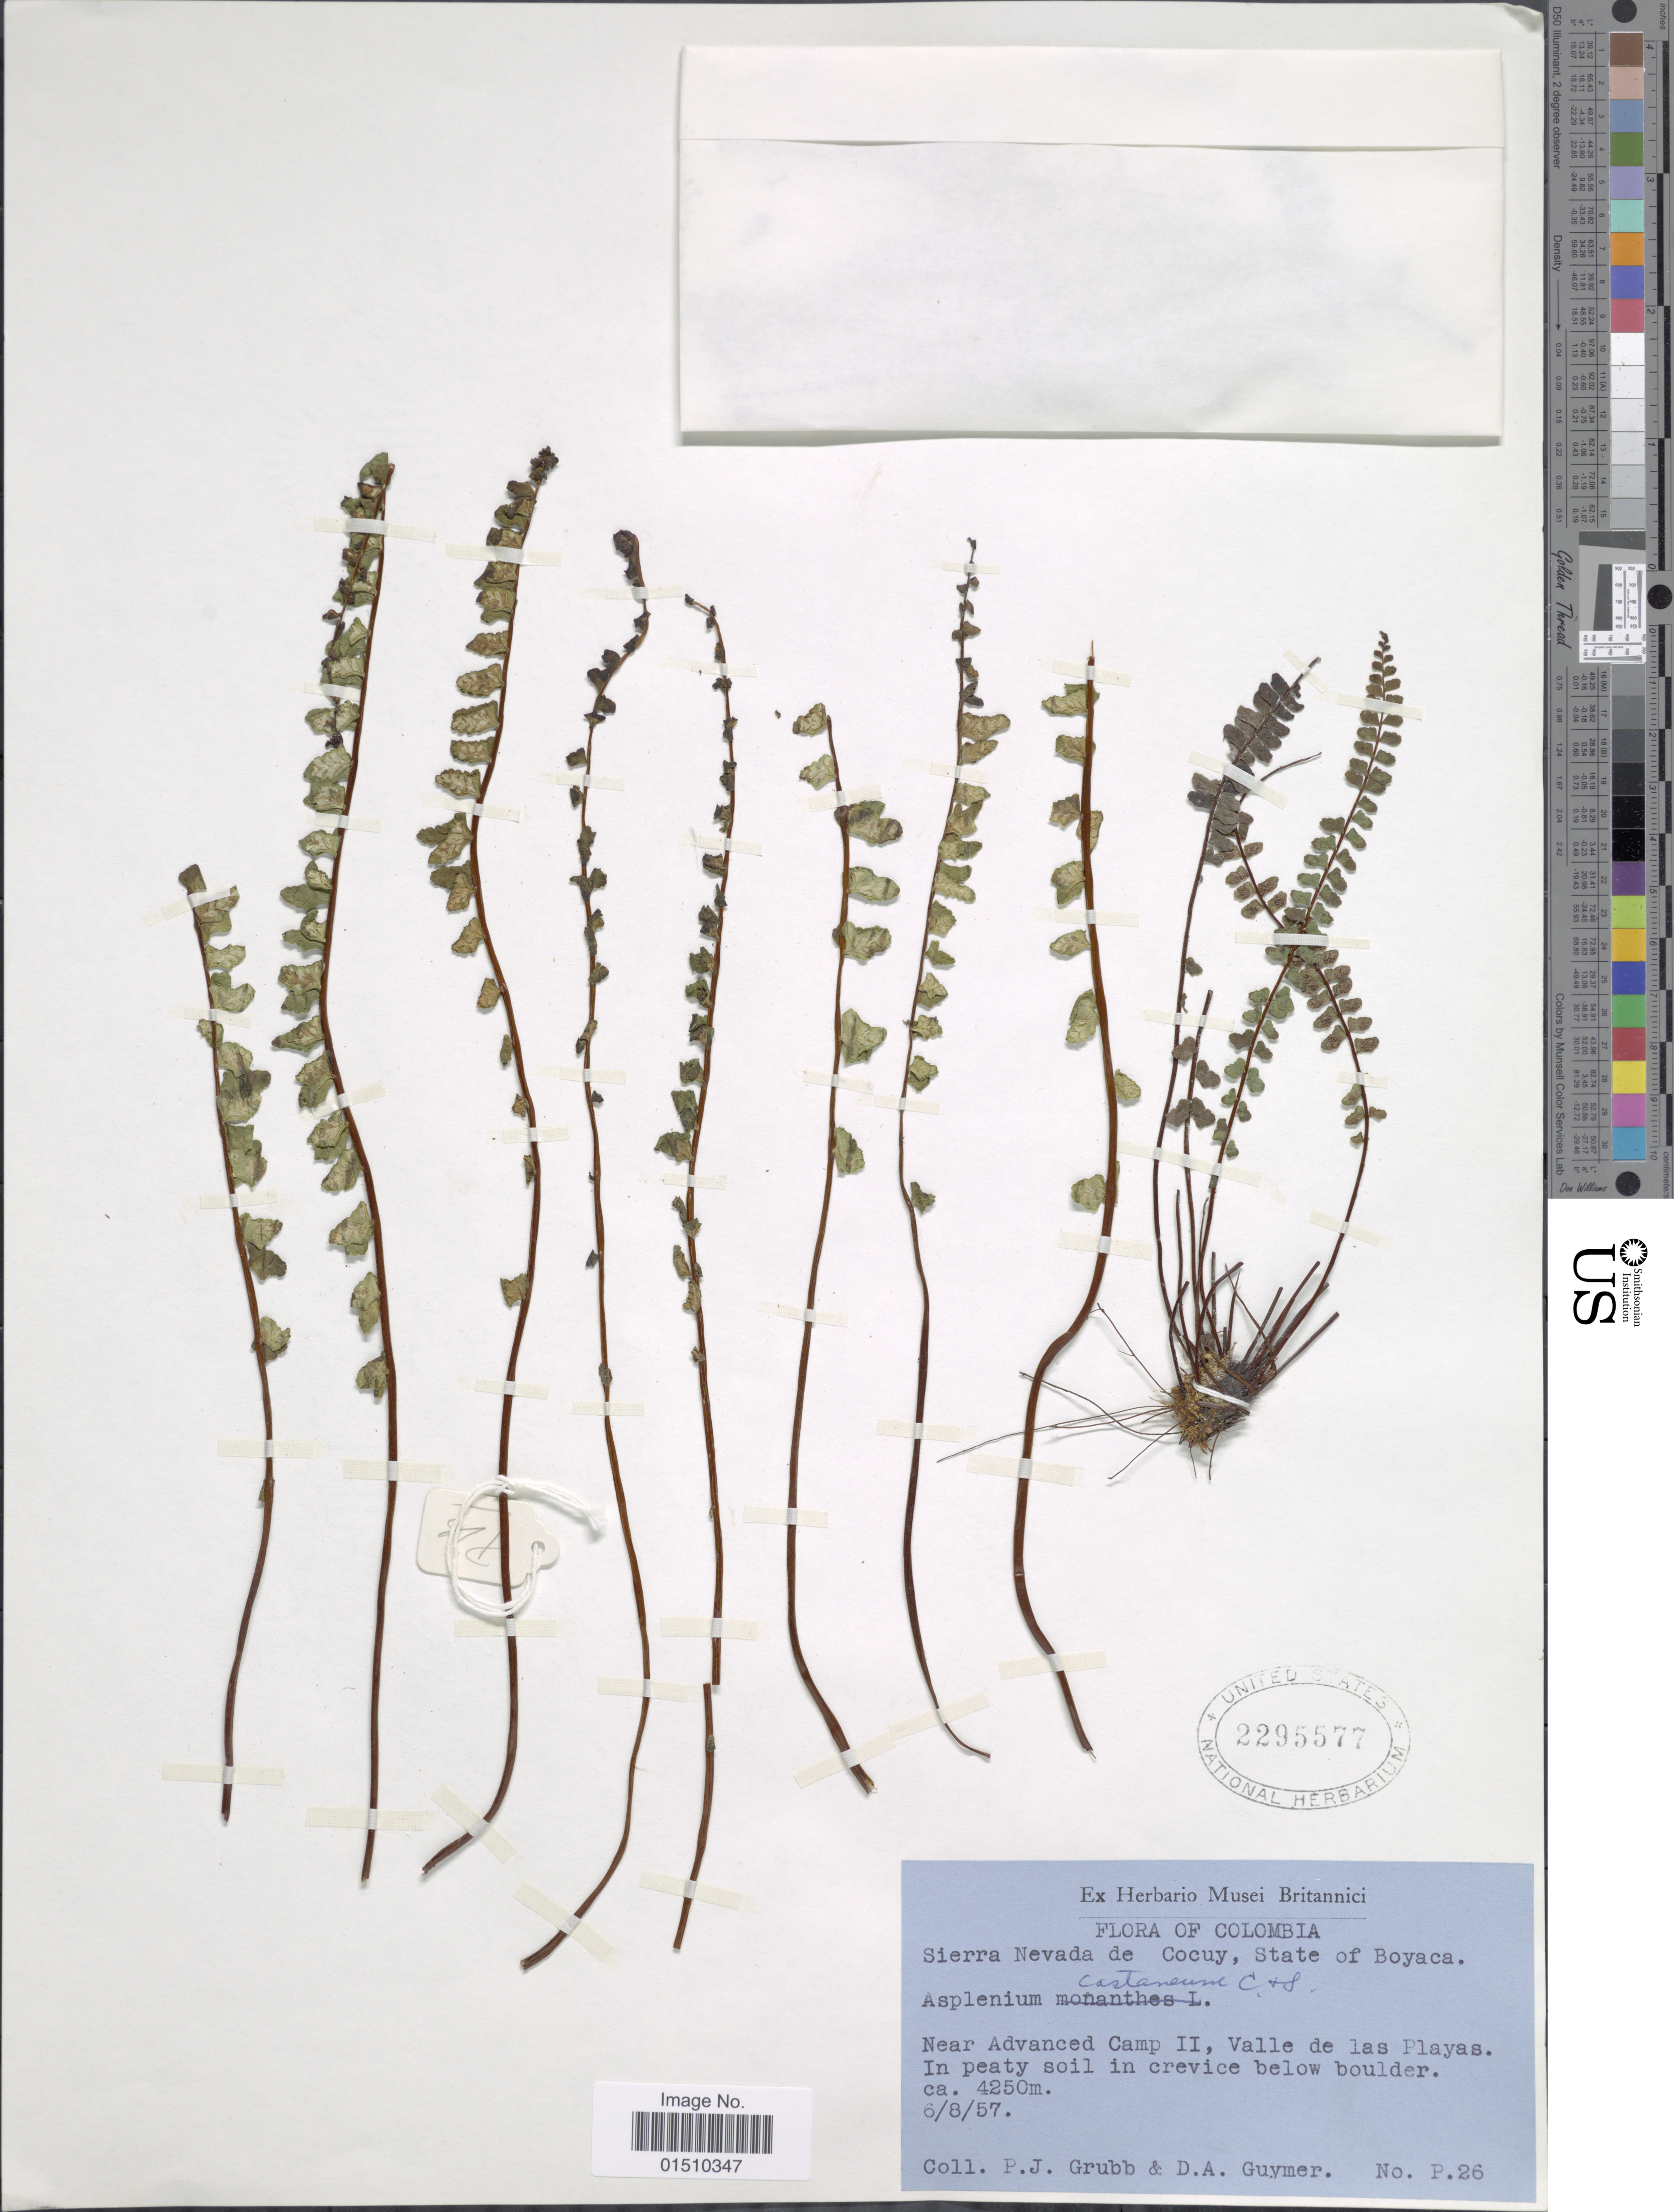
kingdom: Plantae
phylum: Tracheophyta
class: Polypodiopsida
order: Polypodiales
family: Aspleniaceae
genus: Asplenium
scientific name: Asplenium castaneum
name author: Schltdl. & Cham.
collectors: P. J. Grubb & G. P. Guymer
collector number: P.26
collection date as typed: Transcribed d/m/y: 6/8/57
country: Colombia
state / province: Boyacá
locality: Colombia, Sierra Nevada de Cocuy, State of Boyaca, near Advanced Camp2, Valle de las Playas.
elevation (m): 4250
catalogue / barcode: US 2295577